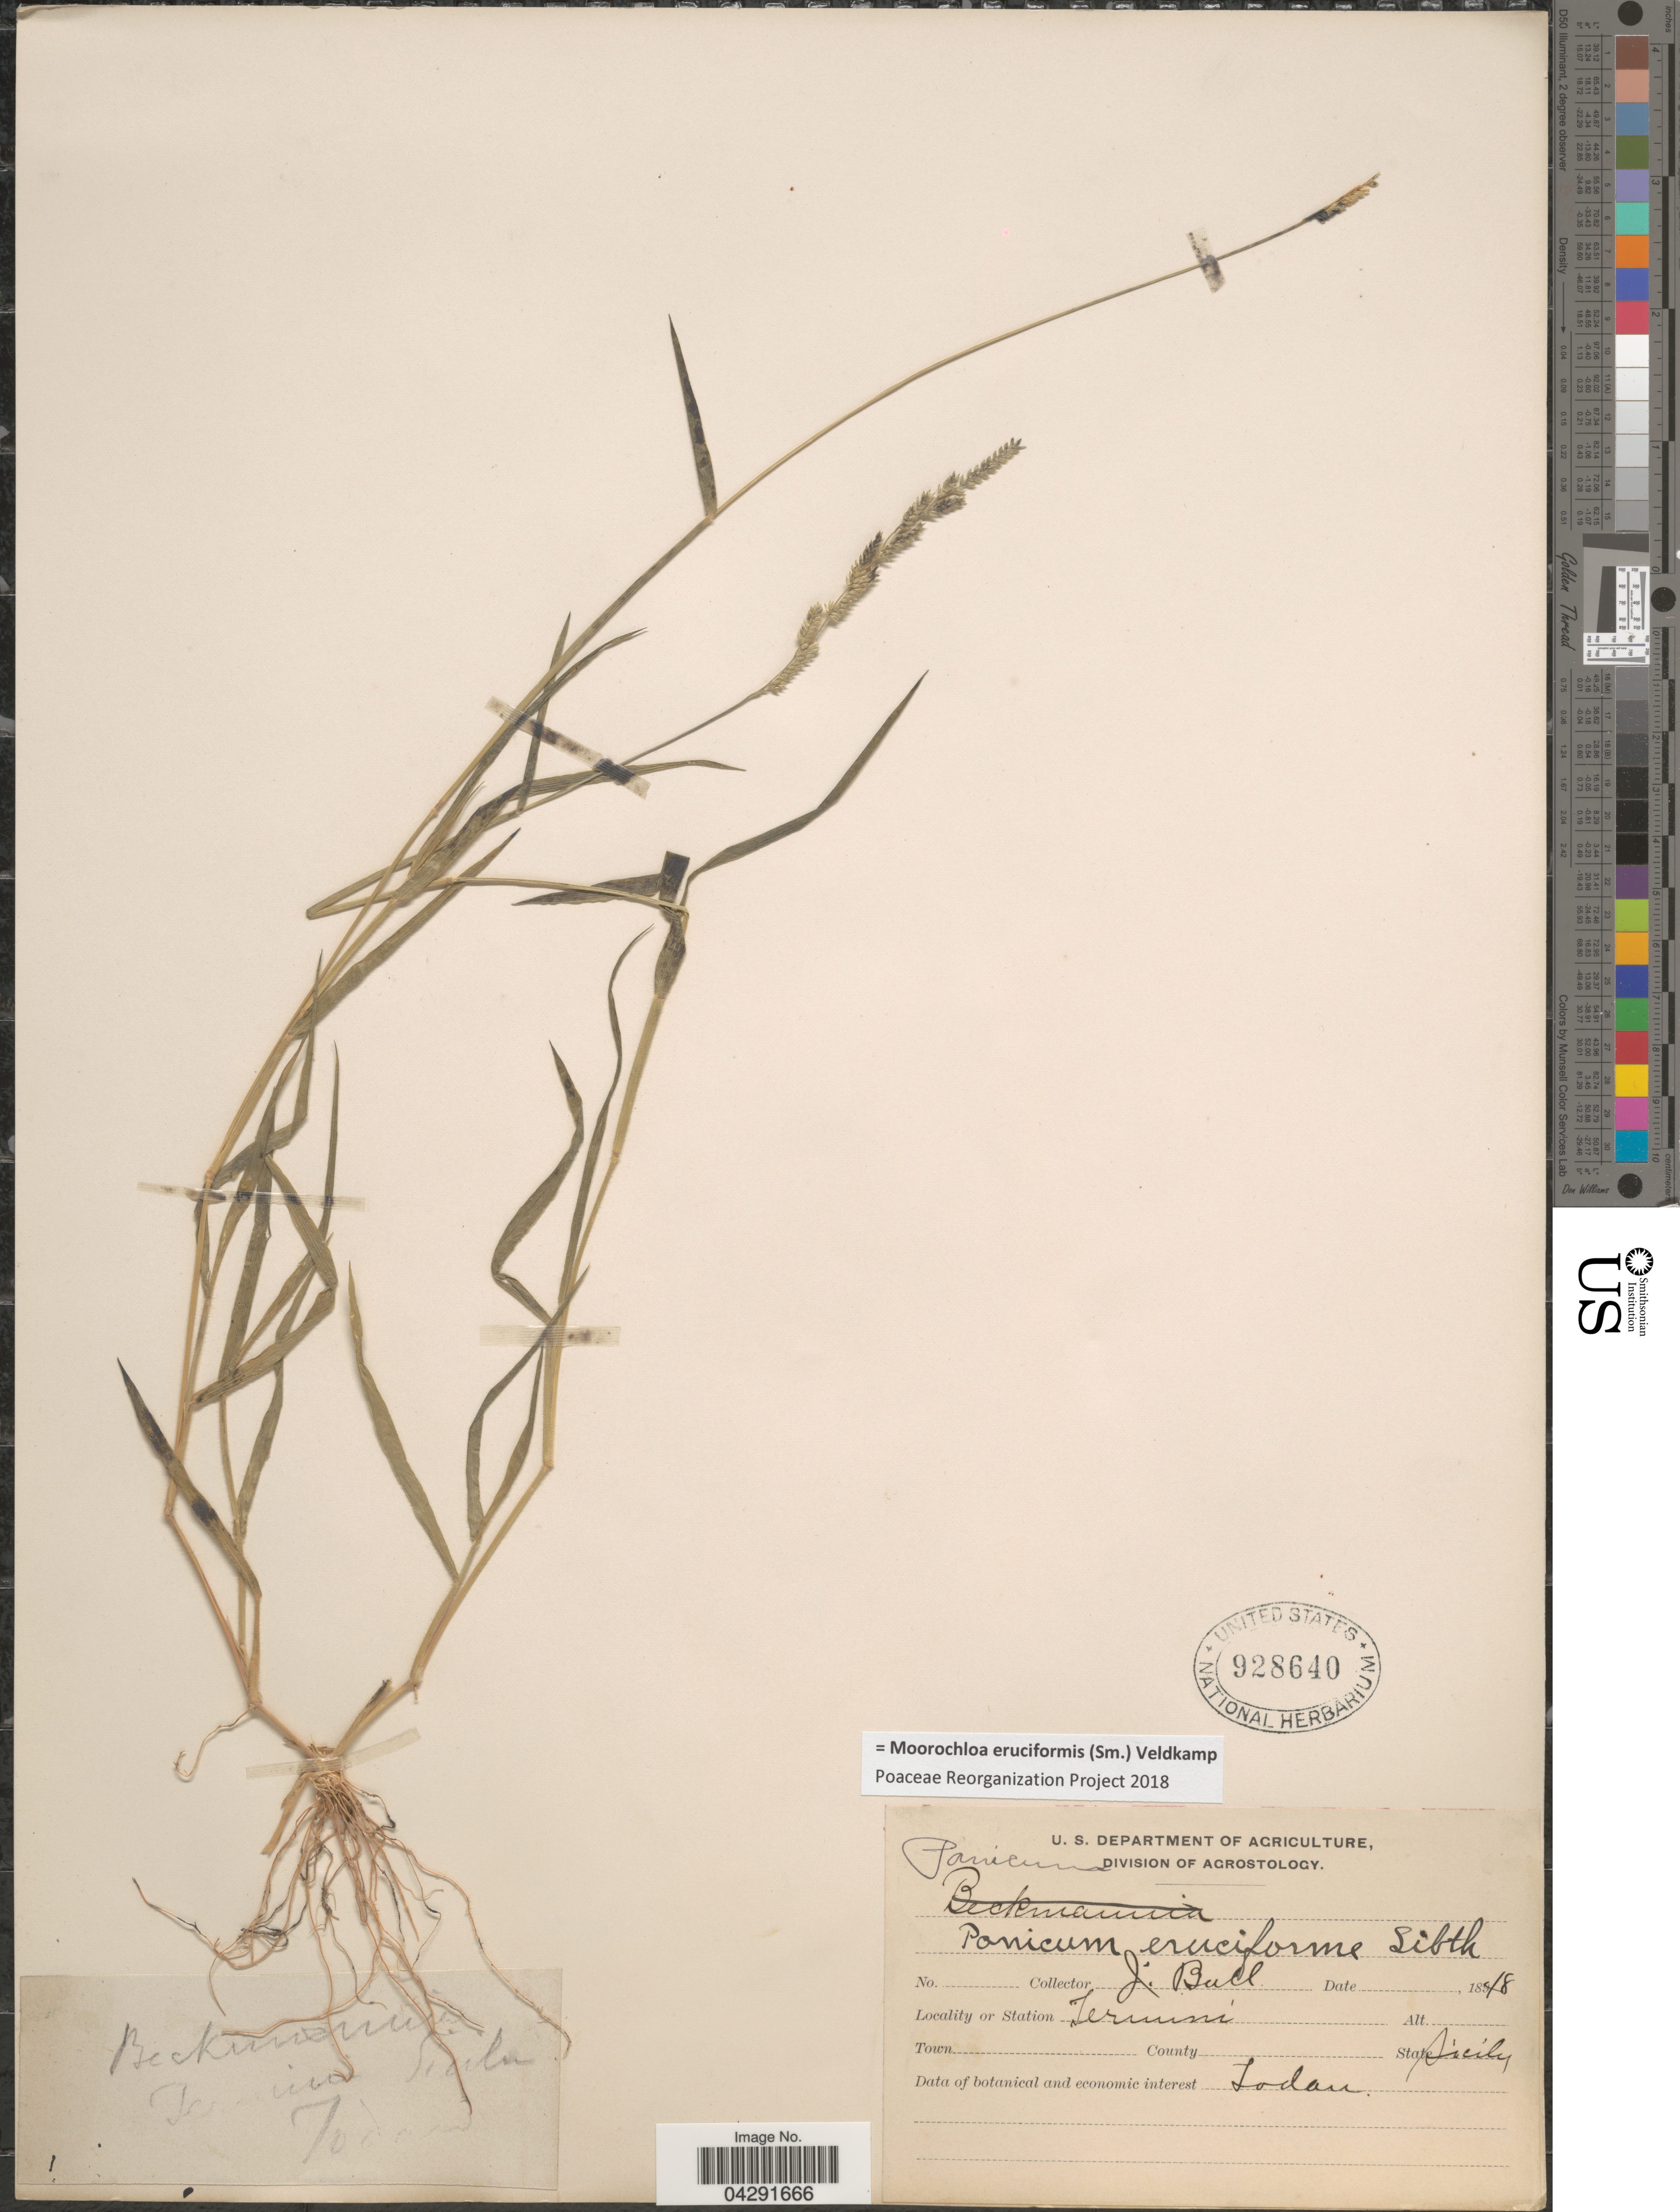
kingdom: Plantae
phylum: Tracheophyta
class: Liliopsida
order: Poales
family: Poaceae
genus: Moorochloa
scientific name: Moorochloa eruciformis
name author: (Sm.) Veldkamp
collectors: J. Ball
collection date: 1848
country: Italy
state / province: Siciliana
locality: Termini. Todan.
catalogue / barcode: US 928640